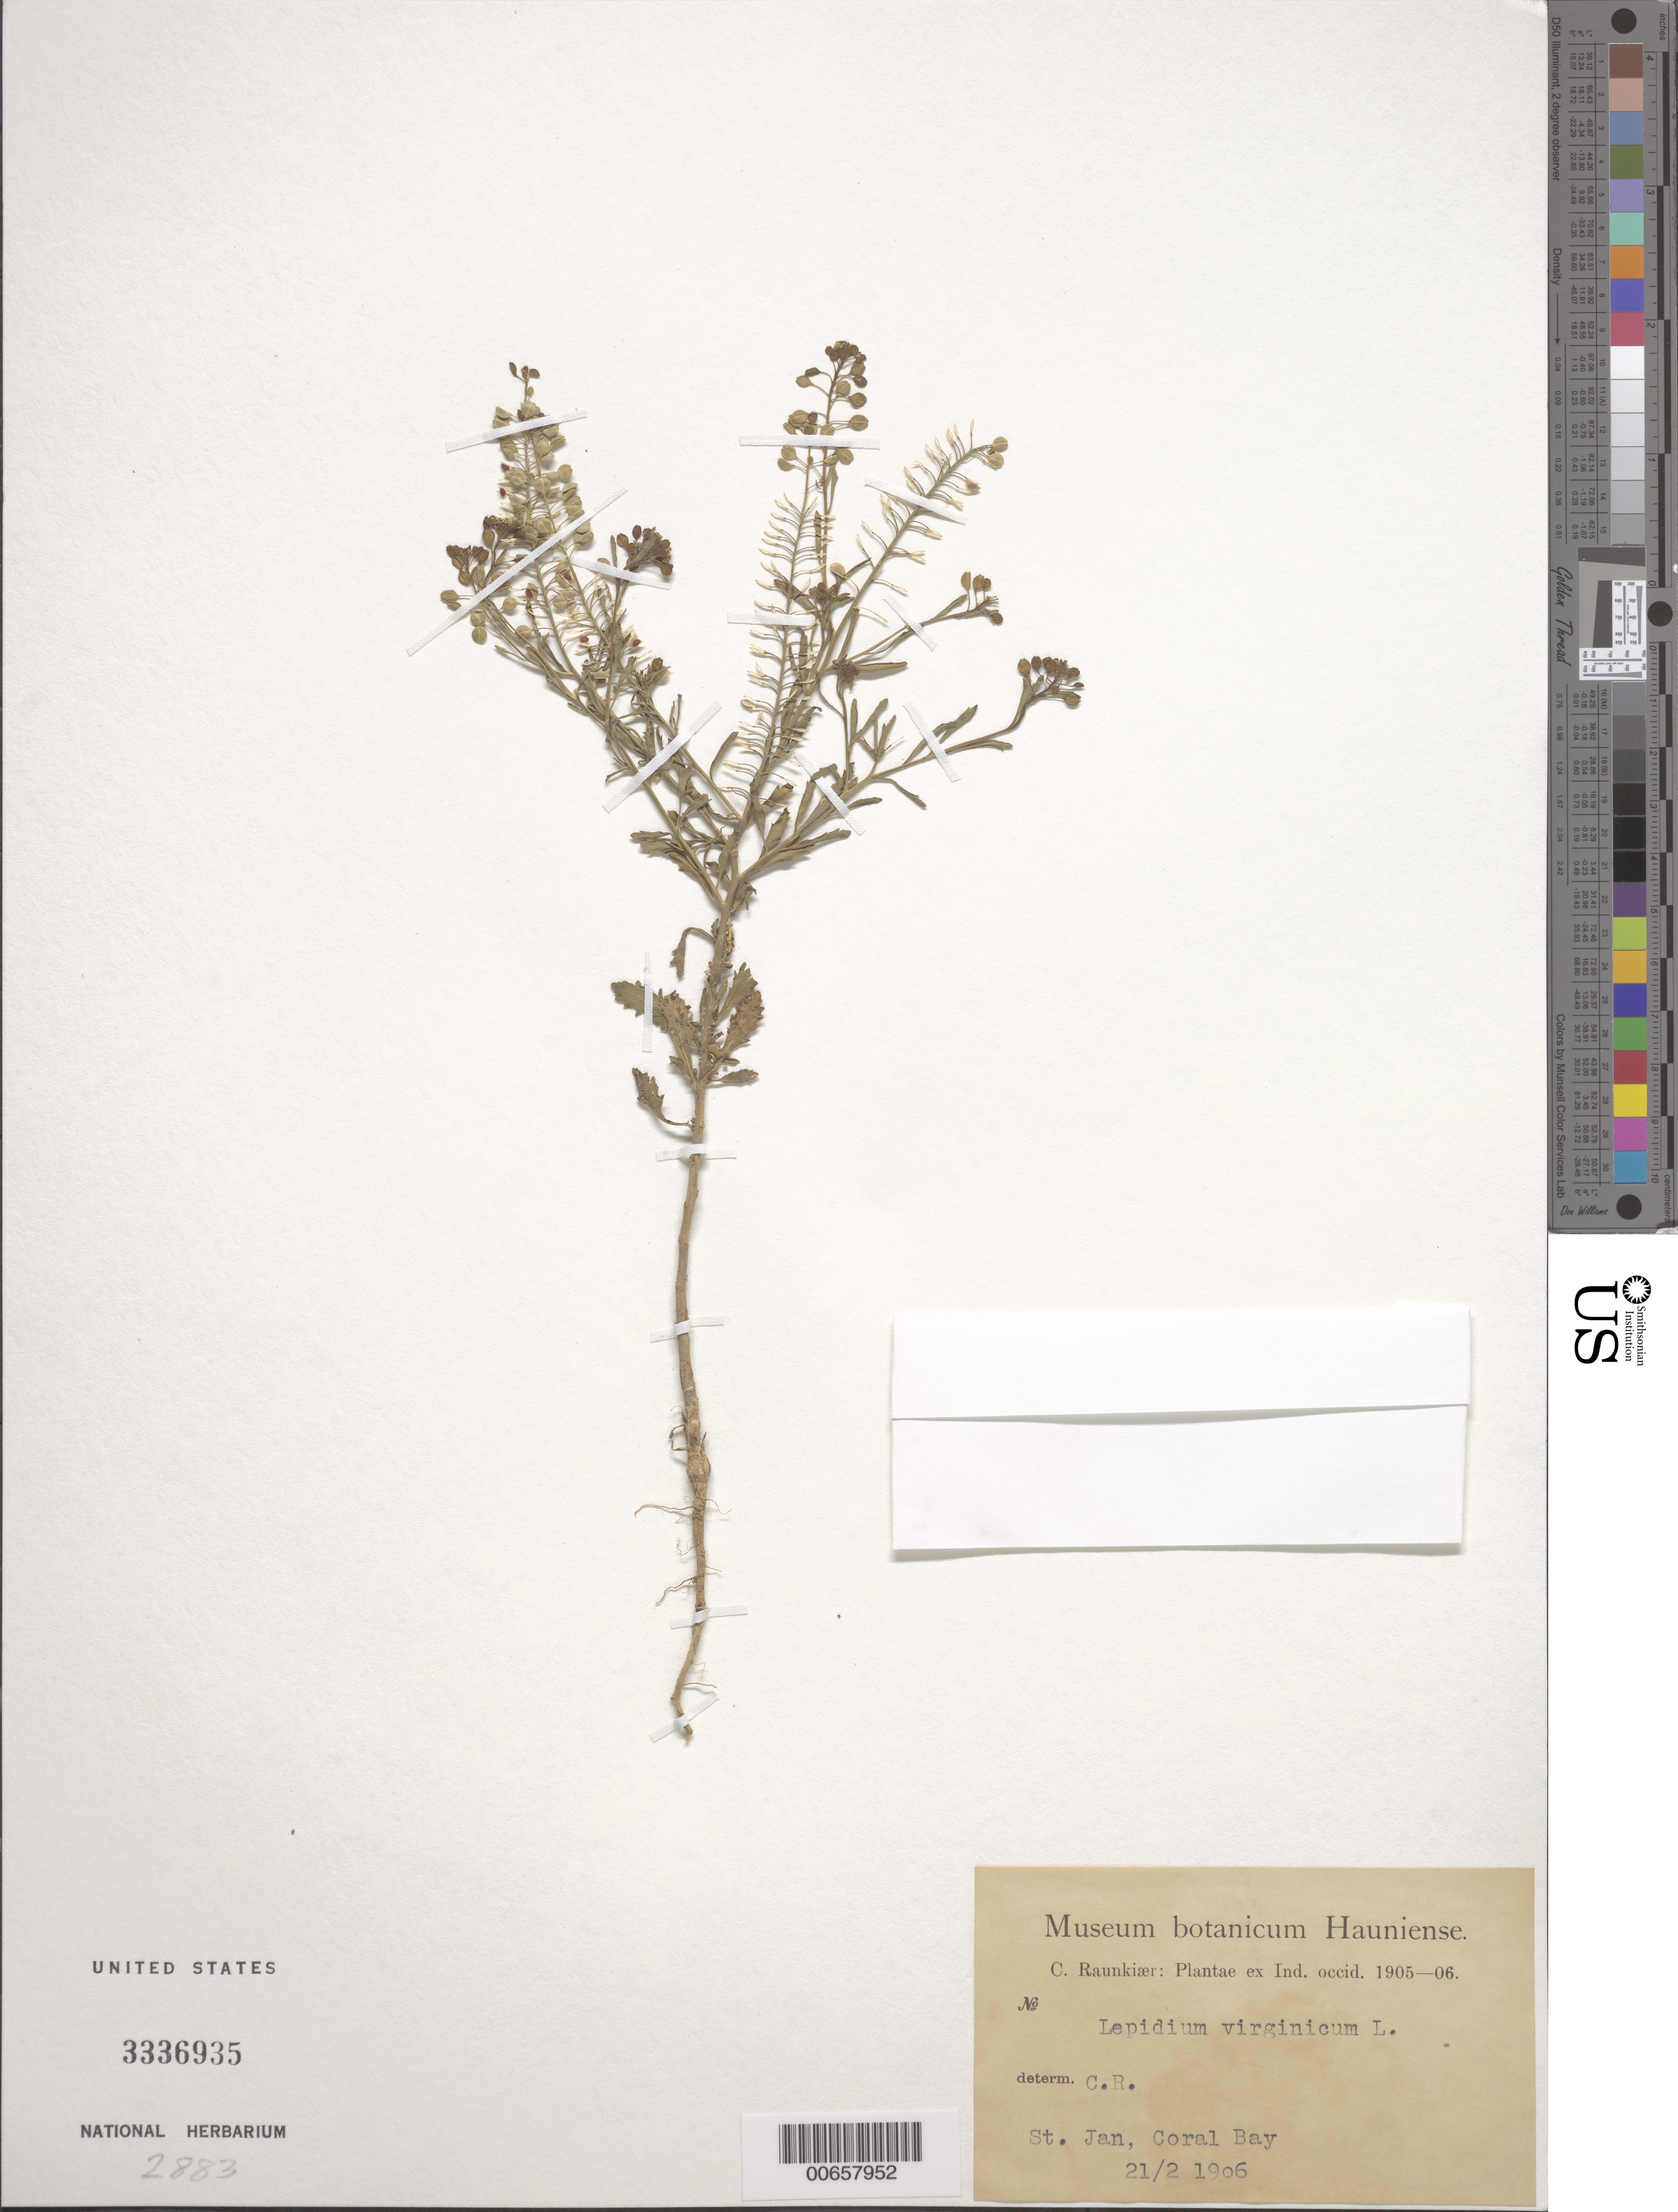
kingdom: Plantae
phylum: Tracheophyta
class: Magnoliopsida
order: Brassicales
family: Brassicaceae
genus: Lepidium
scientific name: Lepidium virginicum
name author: L.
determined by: Raunkiær, C.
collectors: C. C. Raunkiaer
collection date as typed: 21 Feb 1906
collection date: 1906-02-21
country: U.S. Virgin Islands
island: St. John Island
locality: Coral Bay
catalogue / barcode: US 3336935